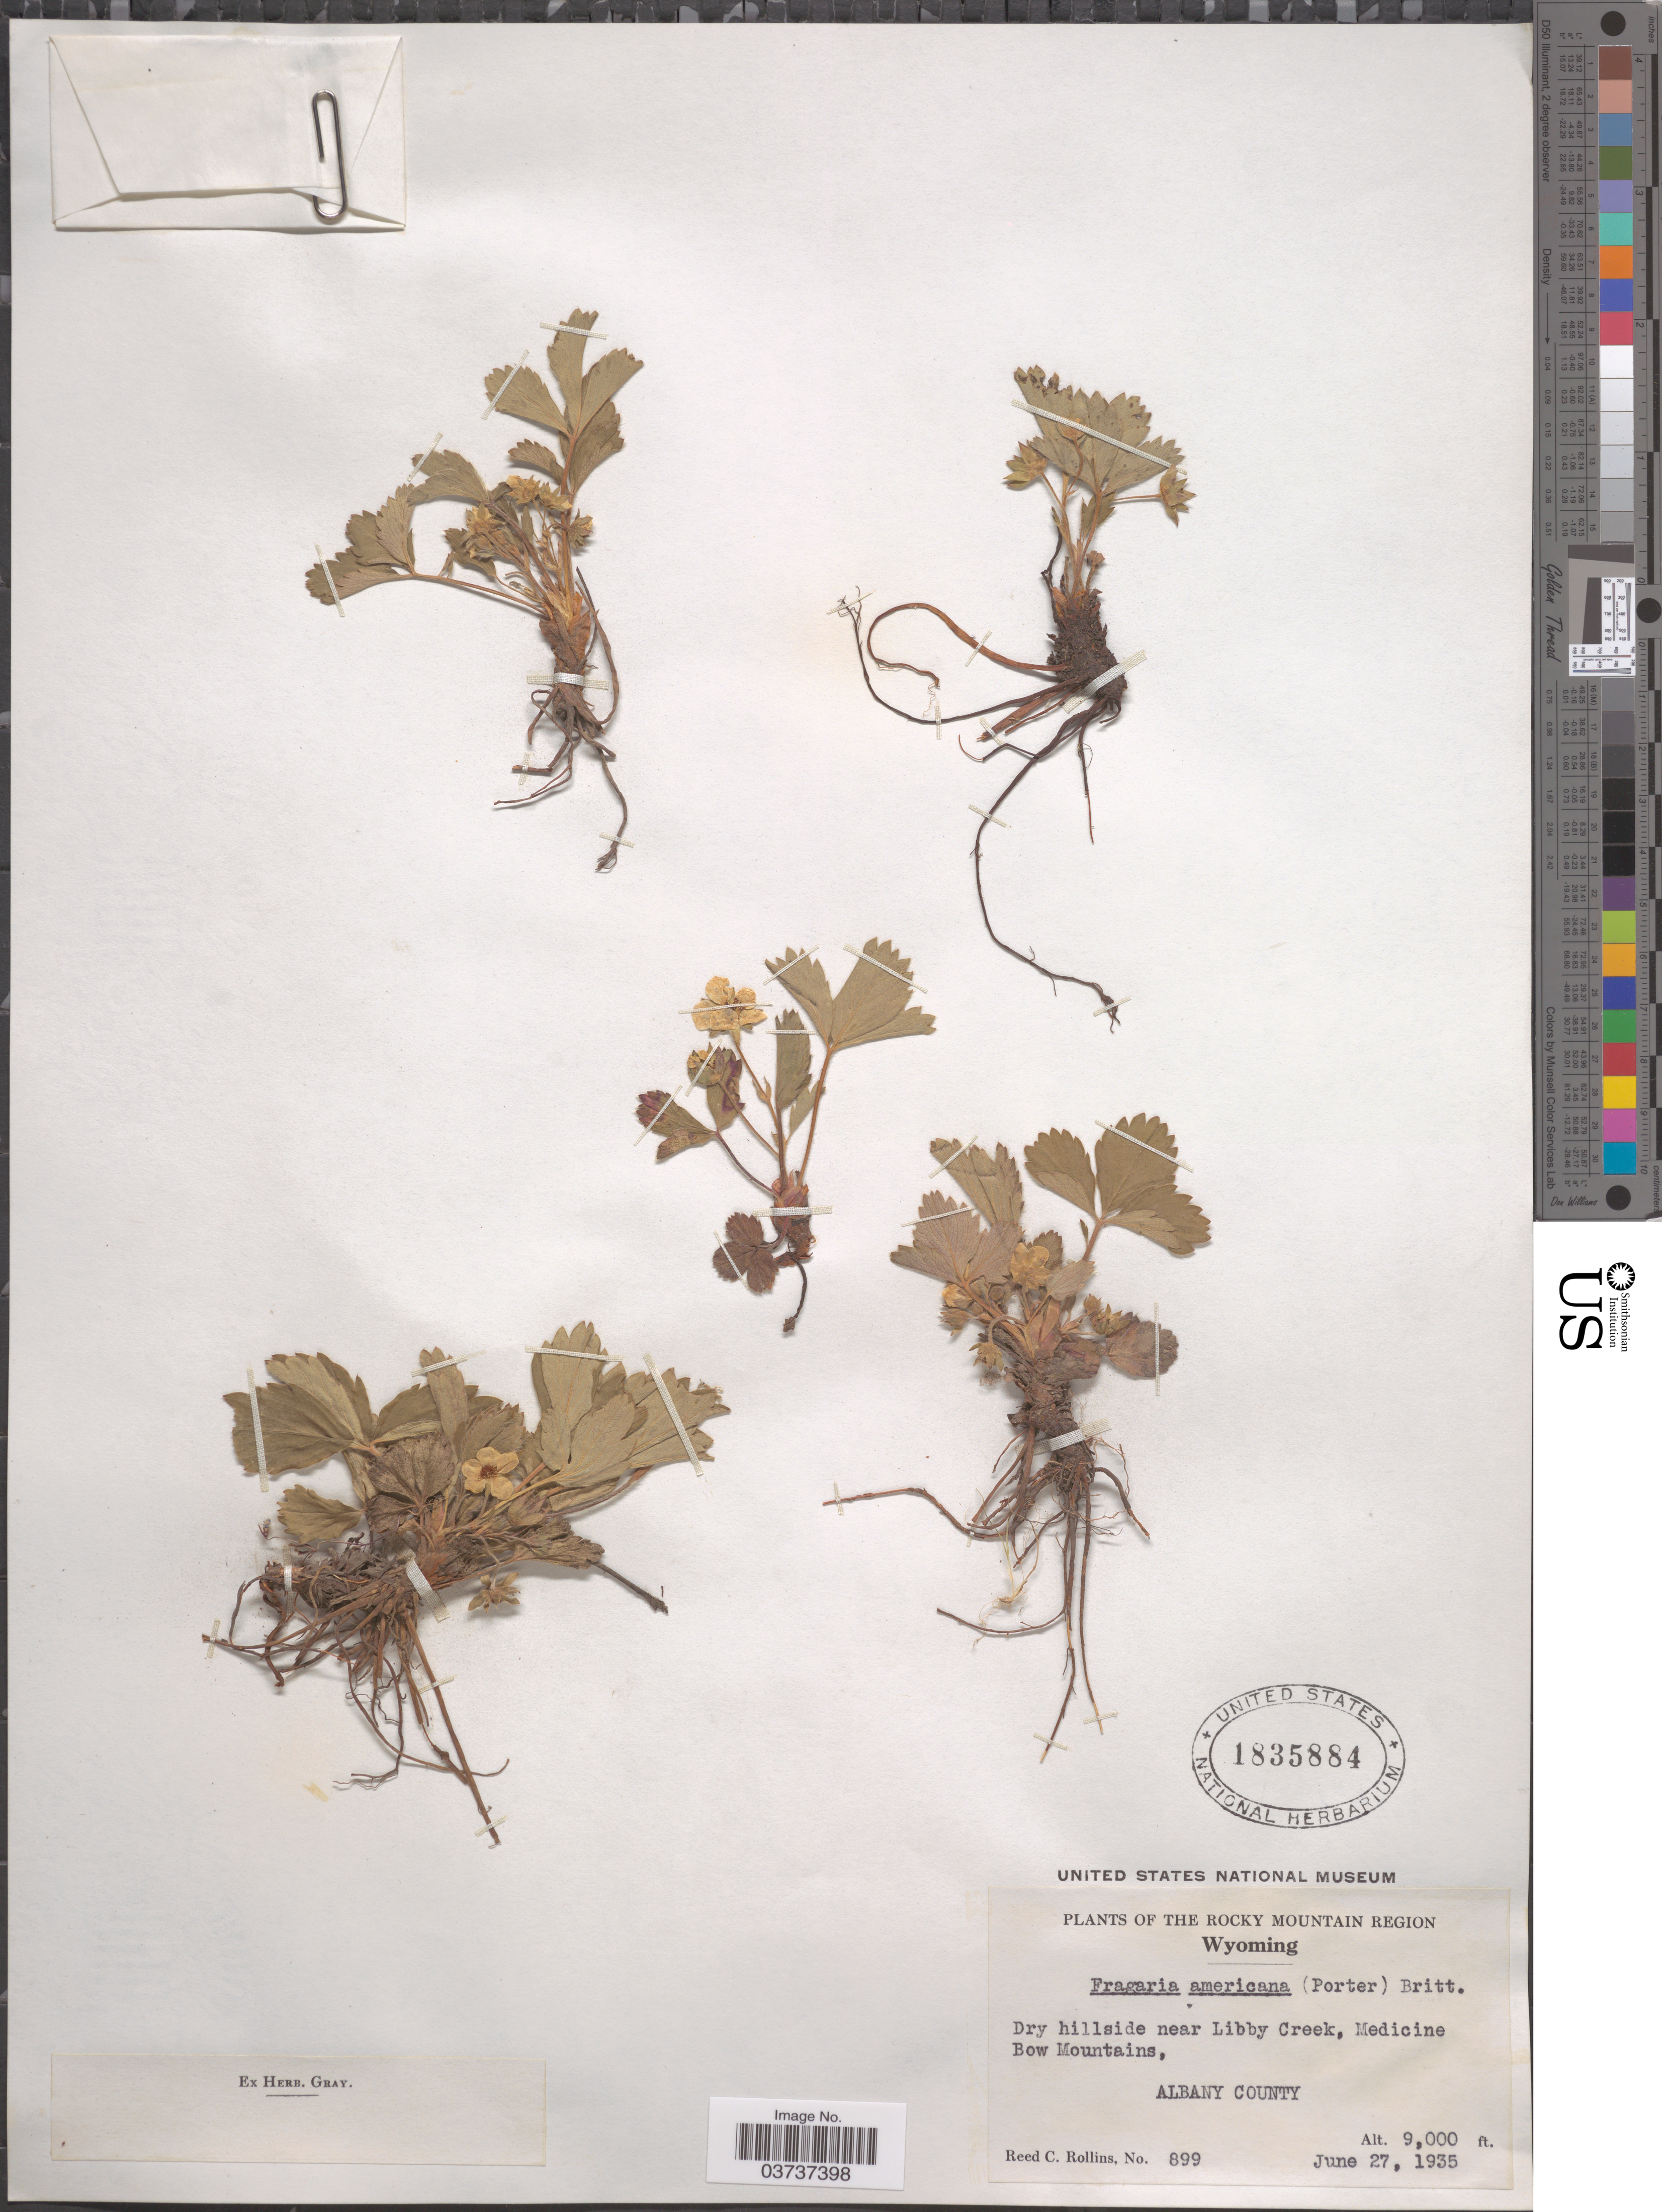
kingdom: Plantae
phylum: Tracheophyta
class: Magnoliopsida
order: Rosales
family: Rosaceae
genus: Fragaria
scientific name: Fragaria vesca subsp. americana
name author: (Porter) Staudt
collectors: R. C. Rollins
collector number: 899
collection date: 1935-06-27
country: United States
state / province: Wyoming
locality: The Rocky Mountain Region. Dry hillside near Libby Creek, Medicine Bow Mountains, Albany County.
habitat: dry hillside near creek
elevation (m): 2743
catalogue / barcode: US 1835884